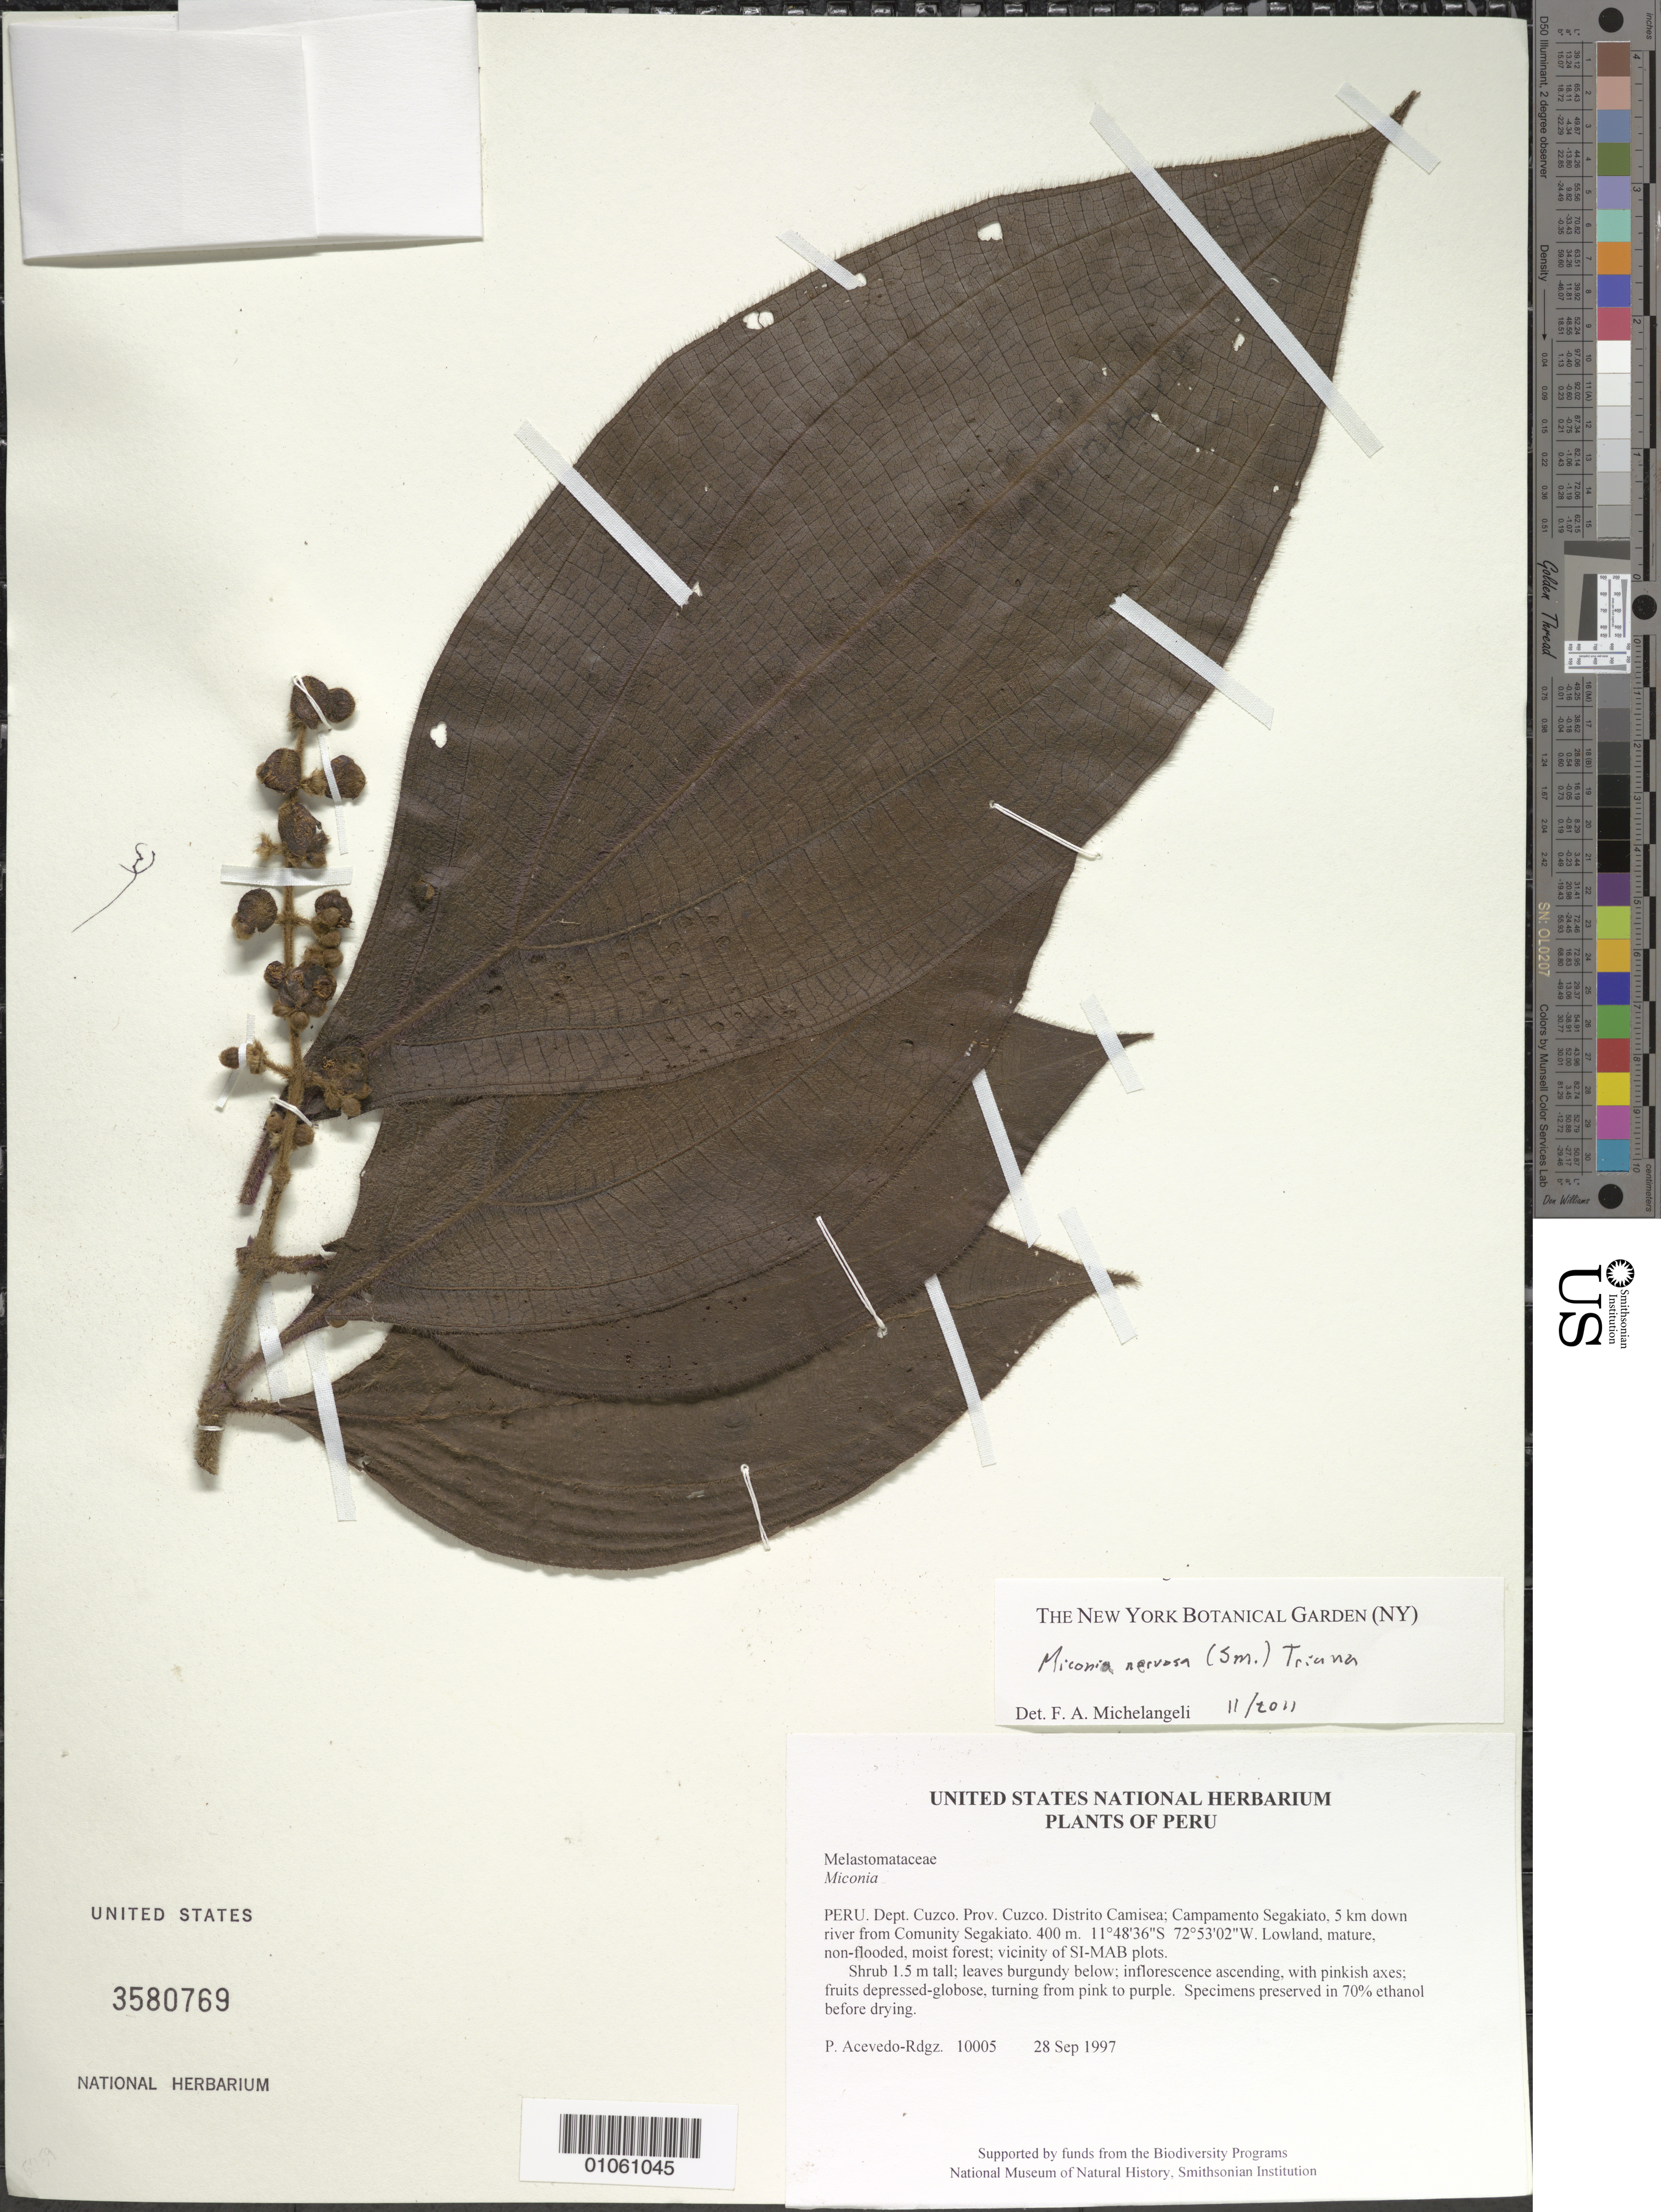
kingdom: Plantae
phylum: Tracheophyta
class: Magnoliopsida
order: Myrtales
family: Melastomataceae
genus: Miconia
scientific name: Miconia nervosa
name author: (Sm.) Triana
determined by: Michelangeli, F. A.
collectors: P. Acevedo-Rodr.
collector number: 10005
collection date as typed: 28 Sep 1997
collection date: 1997-09-28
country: Peru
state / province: Cusco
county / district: Cusco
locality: Distrito Camisea; Campamento Segakiato, 5 km down river from Comunity Segakiato.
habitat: Lowland, mature, non-flooded, moist forest; vicinity of SI-MAB plots.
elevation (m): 400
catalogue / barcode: US 3580769